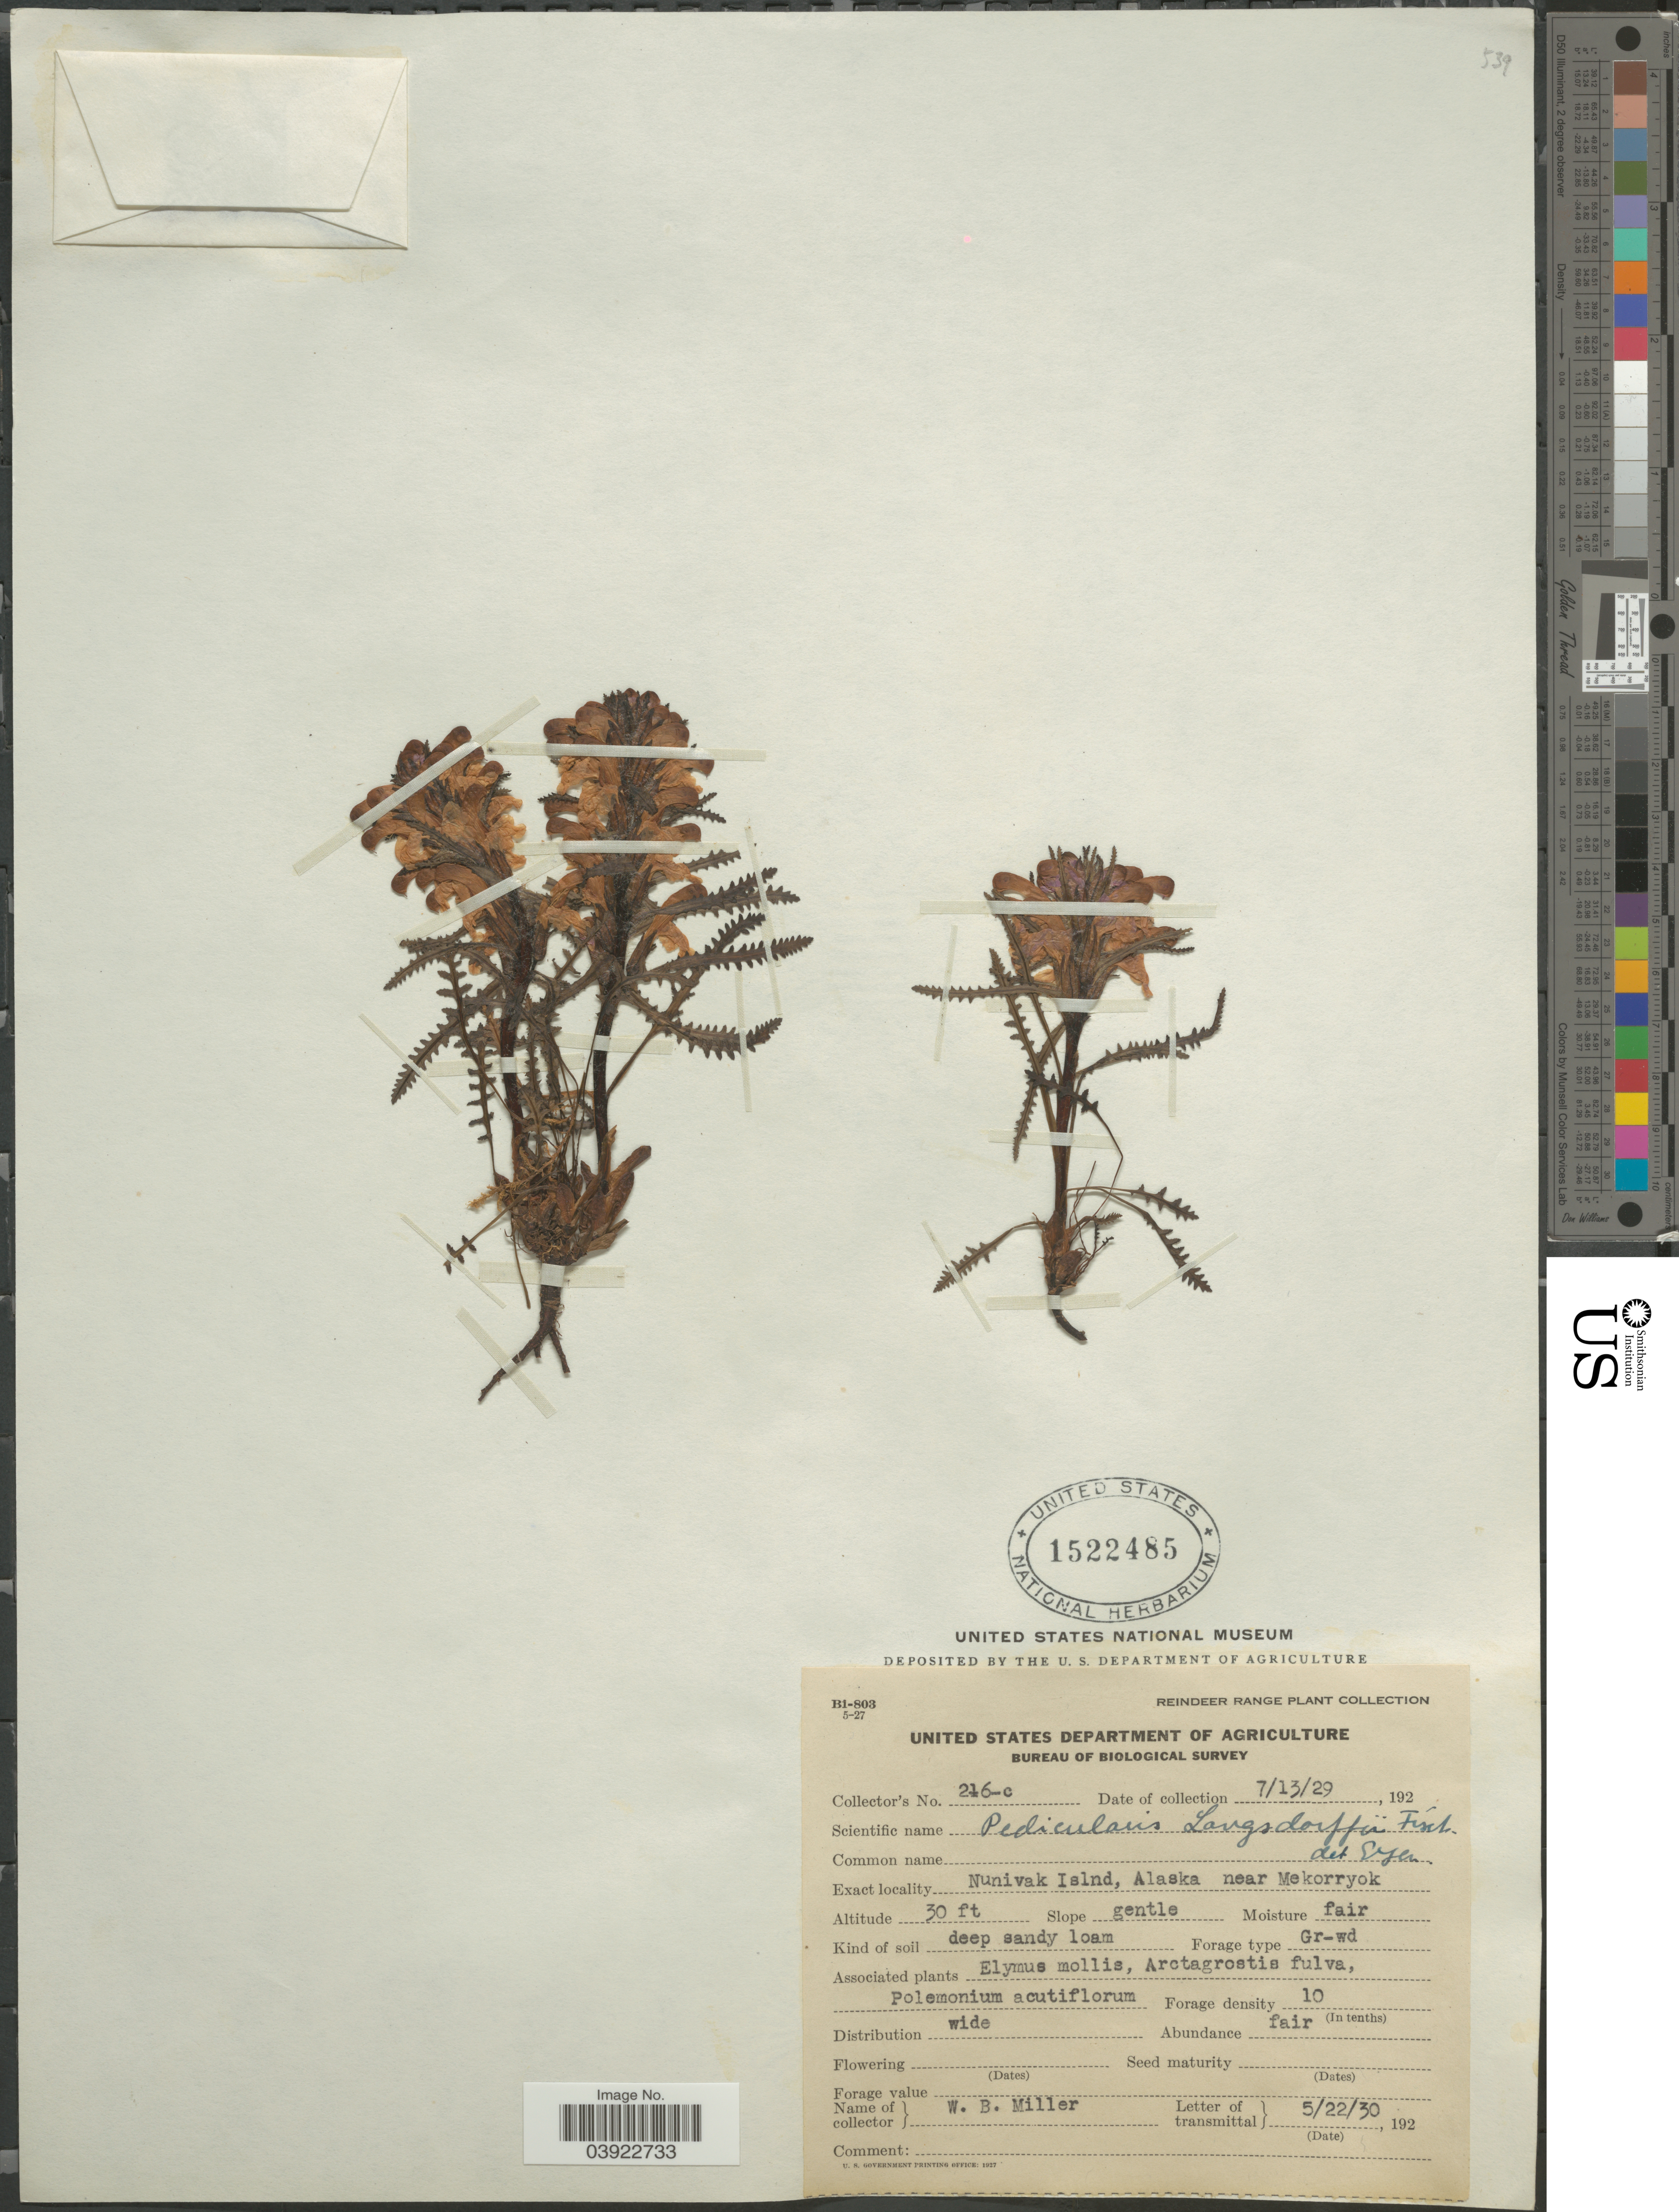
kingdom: Plantae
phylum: Tracheophyta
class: Magnoliopsida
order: Lamiales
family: Orobanchaceae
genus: Pedicularis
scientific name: Pedicularis langsdorffii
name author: Fisch. ex Steven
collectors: W. Miller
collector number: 216-c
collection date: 1929-07-13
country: United States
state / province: Alaska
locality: Nunivak Islnd, near Mekorryok.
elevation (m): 9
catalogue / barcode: US 1522485